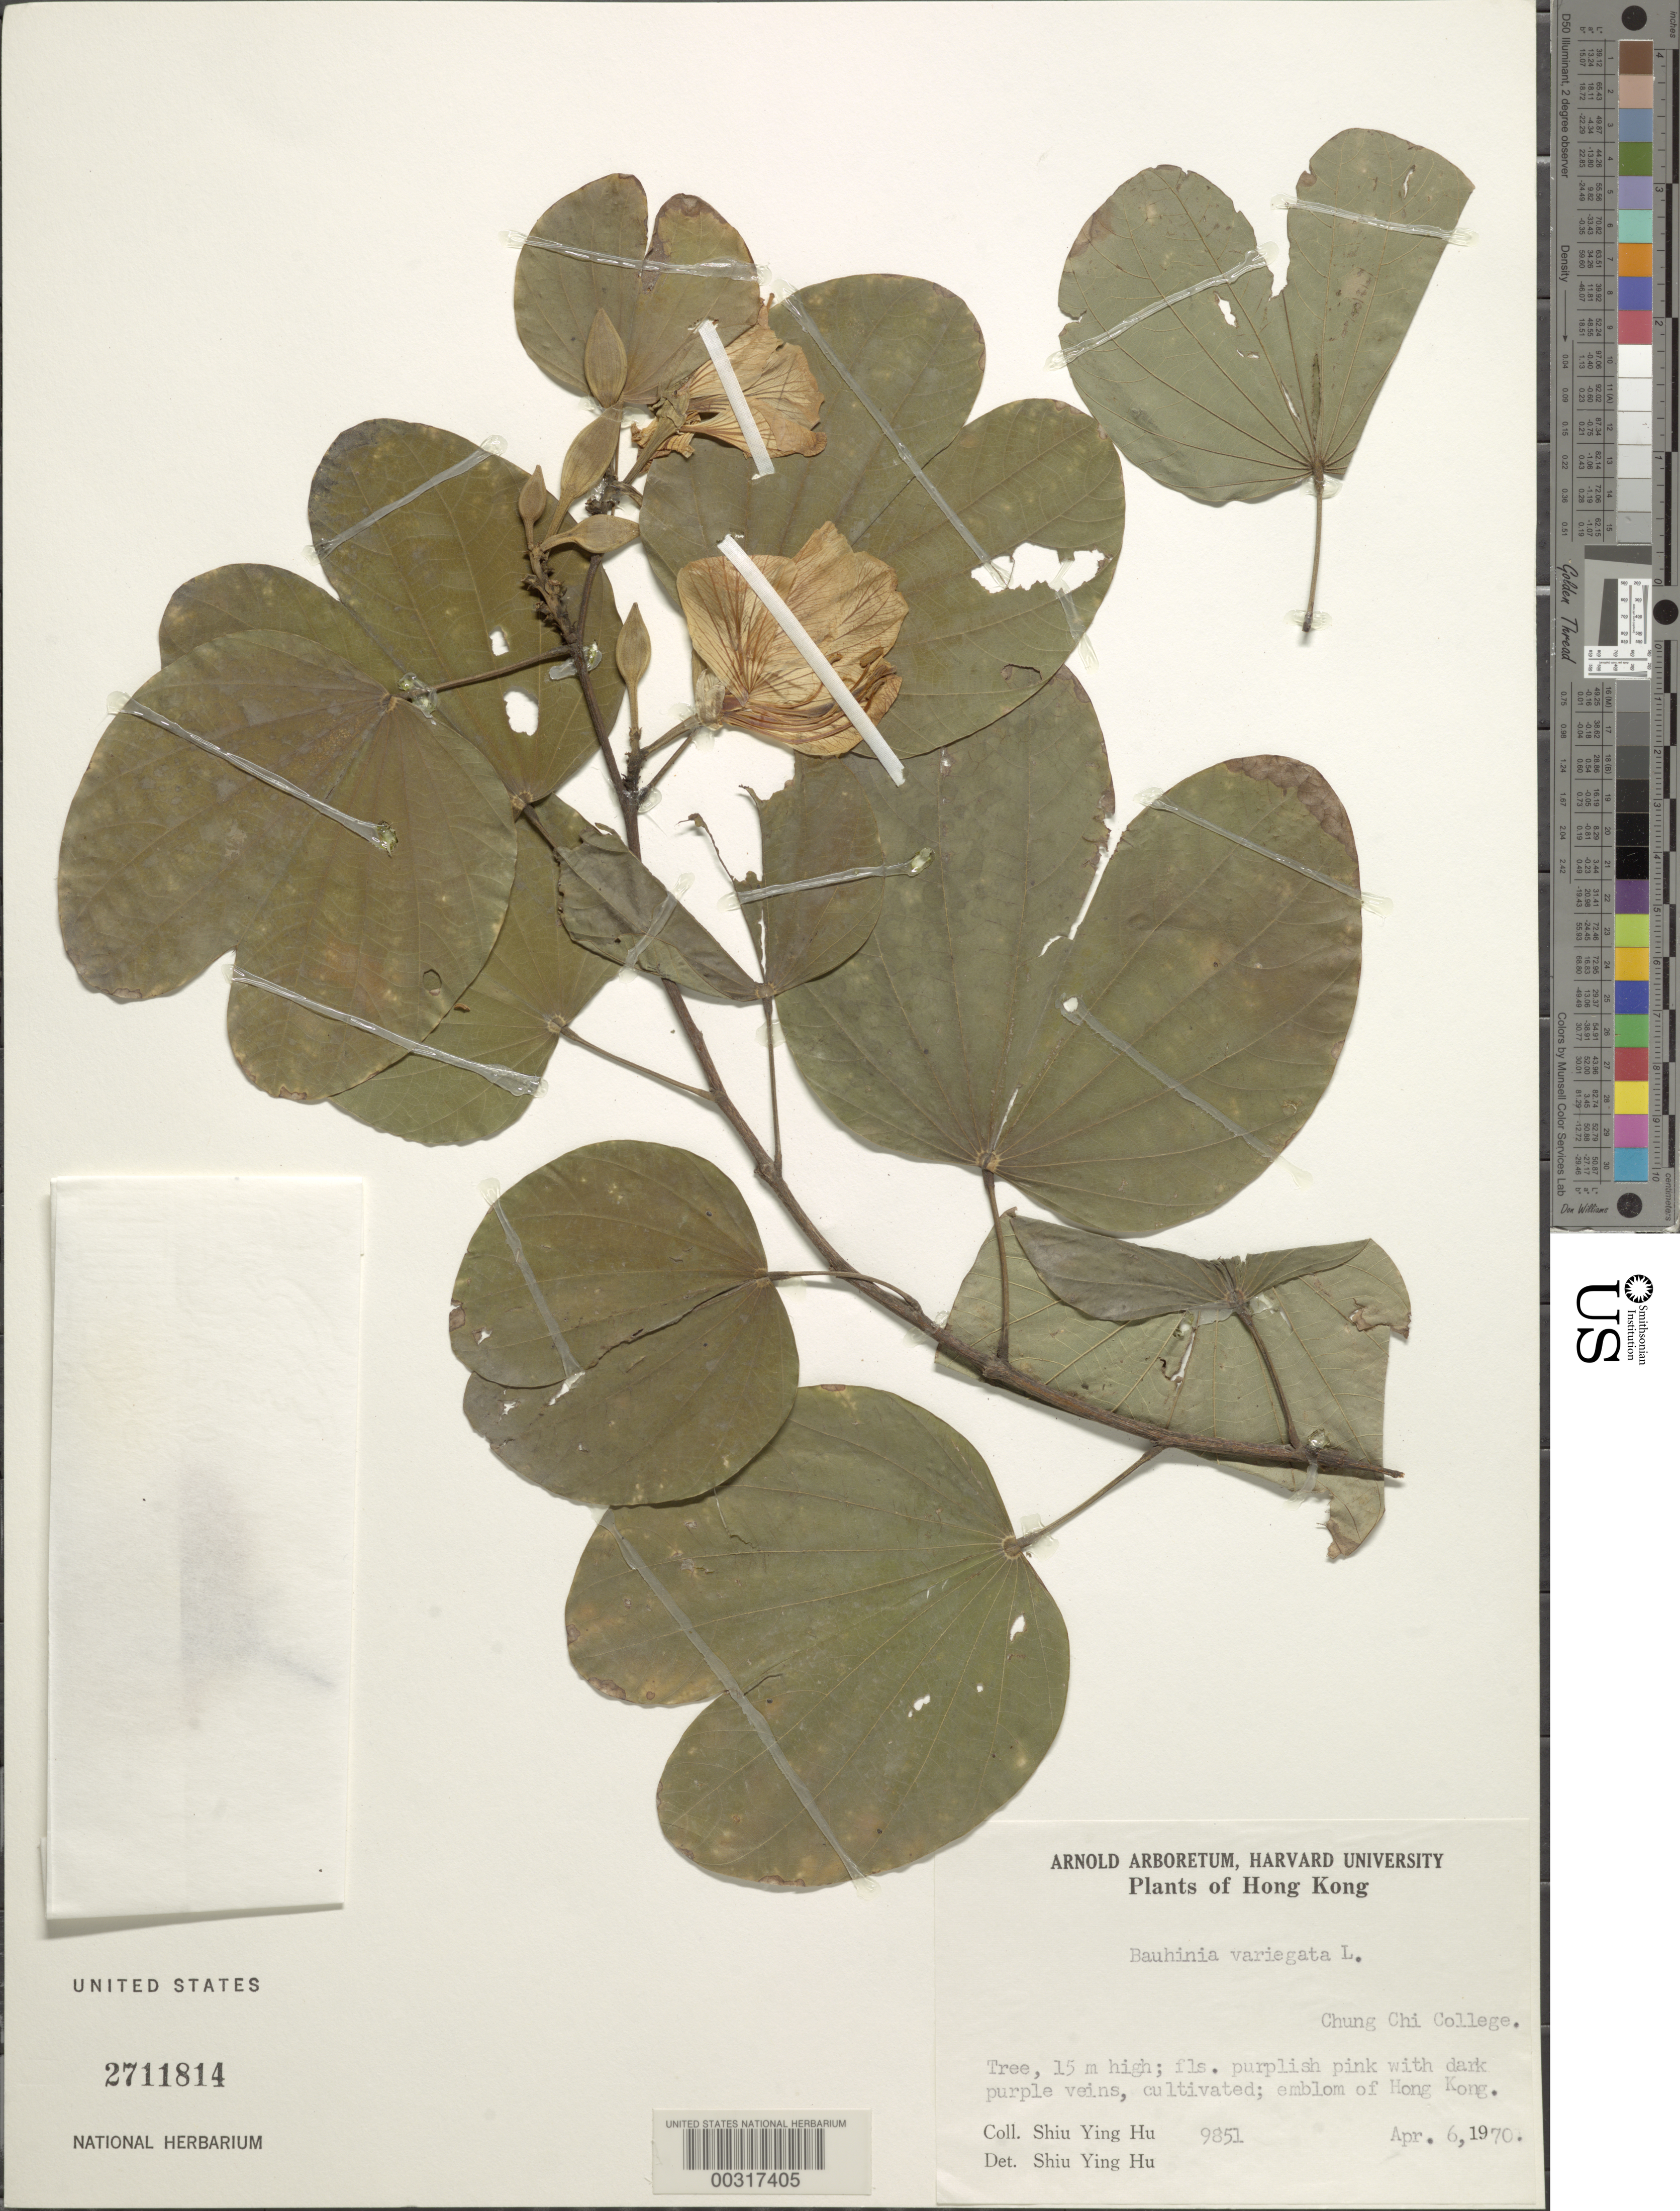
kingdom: Plantae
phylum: Tracheophyta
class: Magnoliopsida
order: Fabales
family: Fabaceae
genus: Phanera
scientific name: Phanera variegata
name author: (L.) Benth.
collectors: S. Y. Hu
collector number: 9851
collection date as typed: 06 Apr 1970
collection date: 1970-04-06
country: China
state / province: Hong Kong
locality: Chung chi college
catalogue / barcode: US 2711814